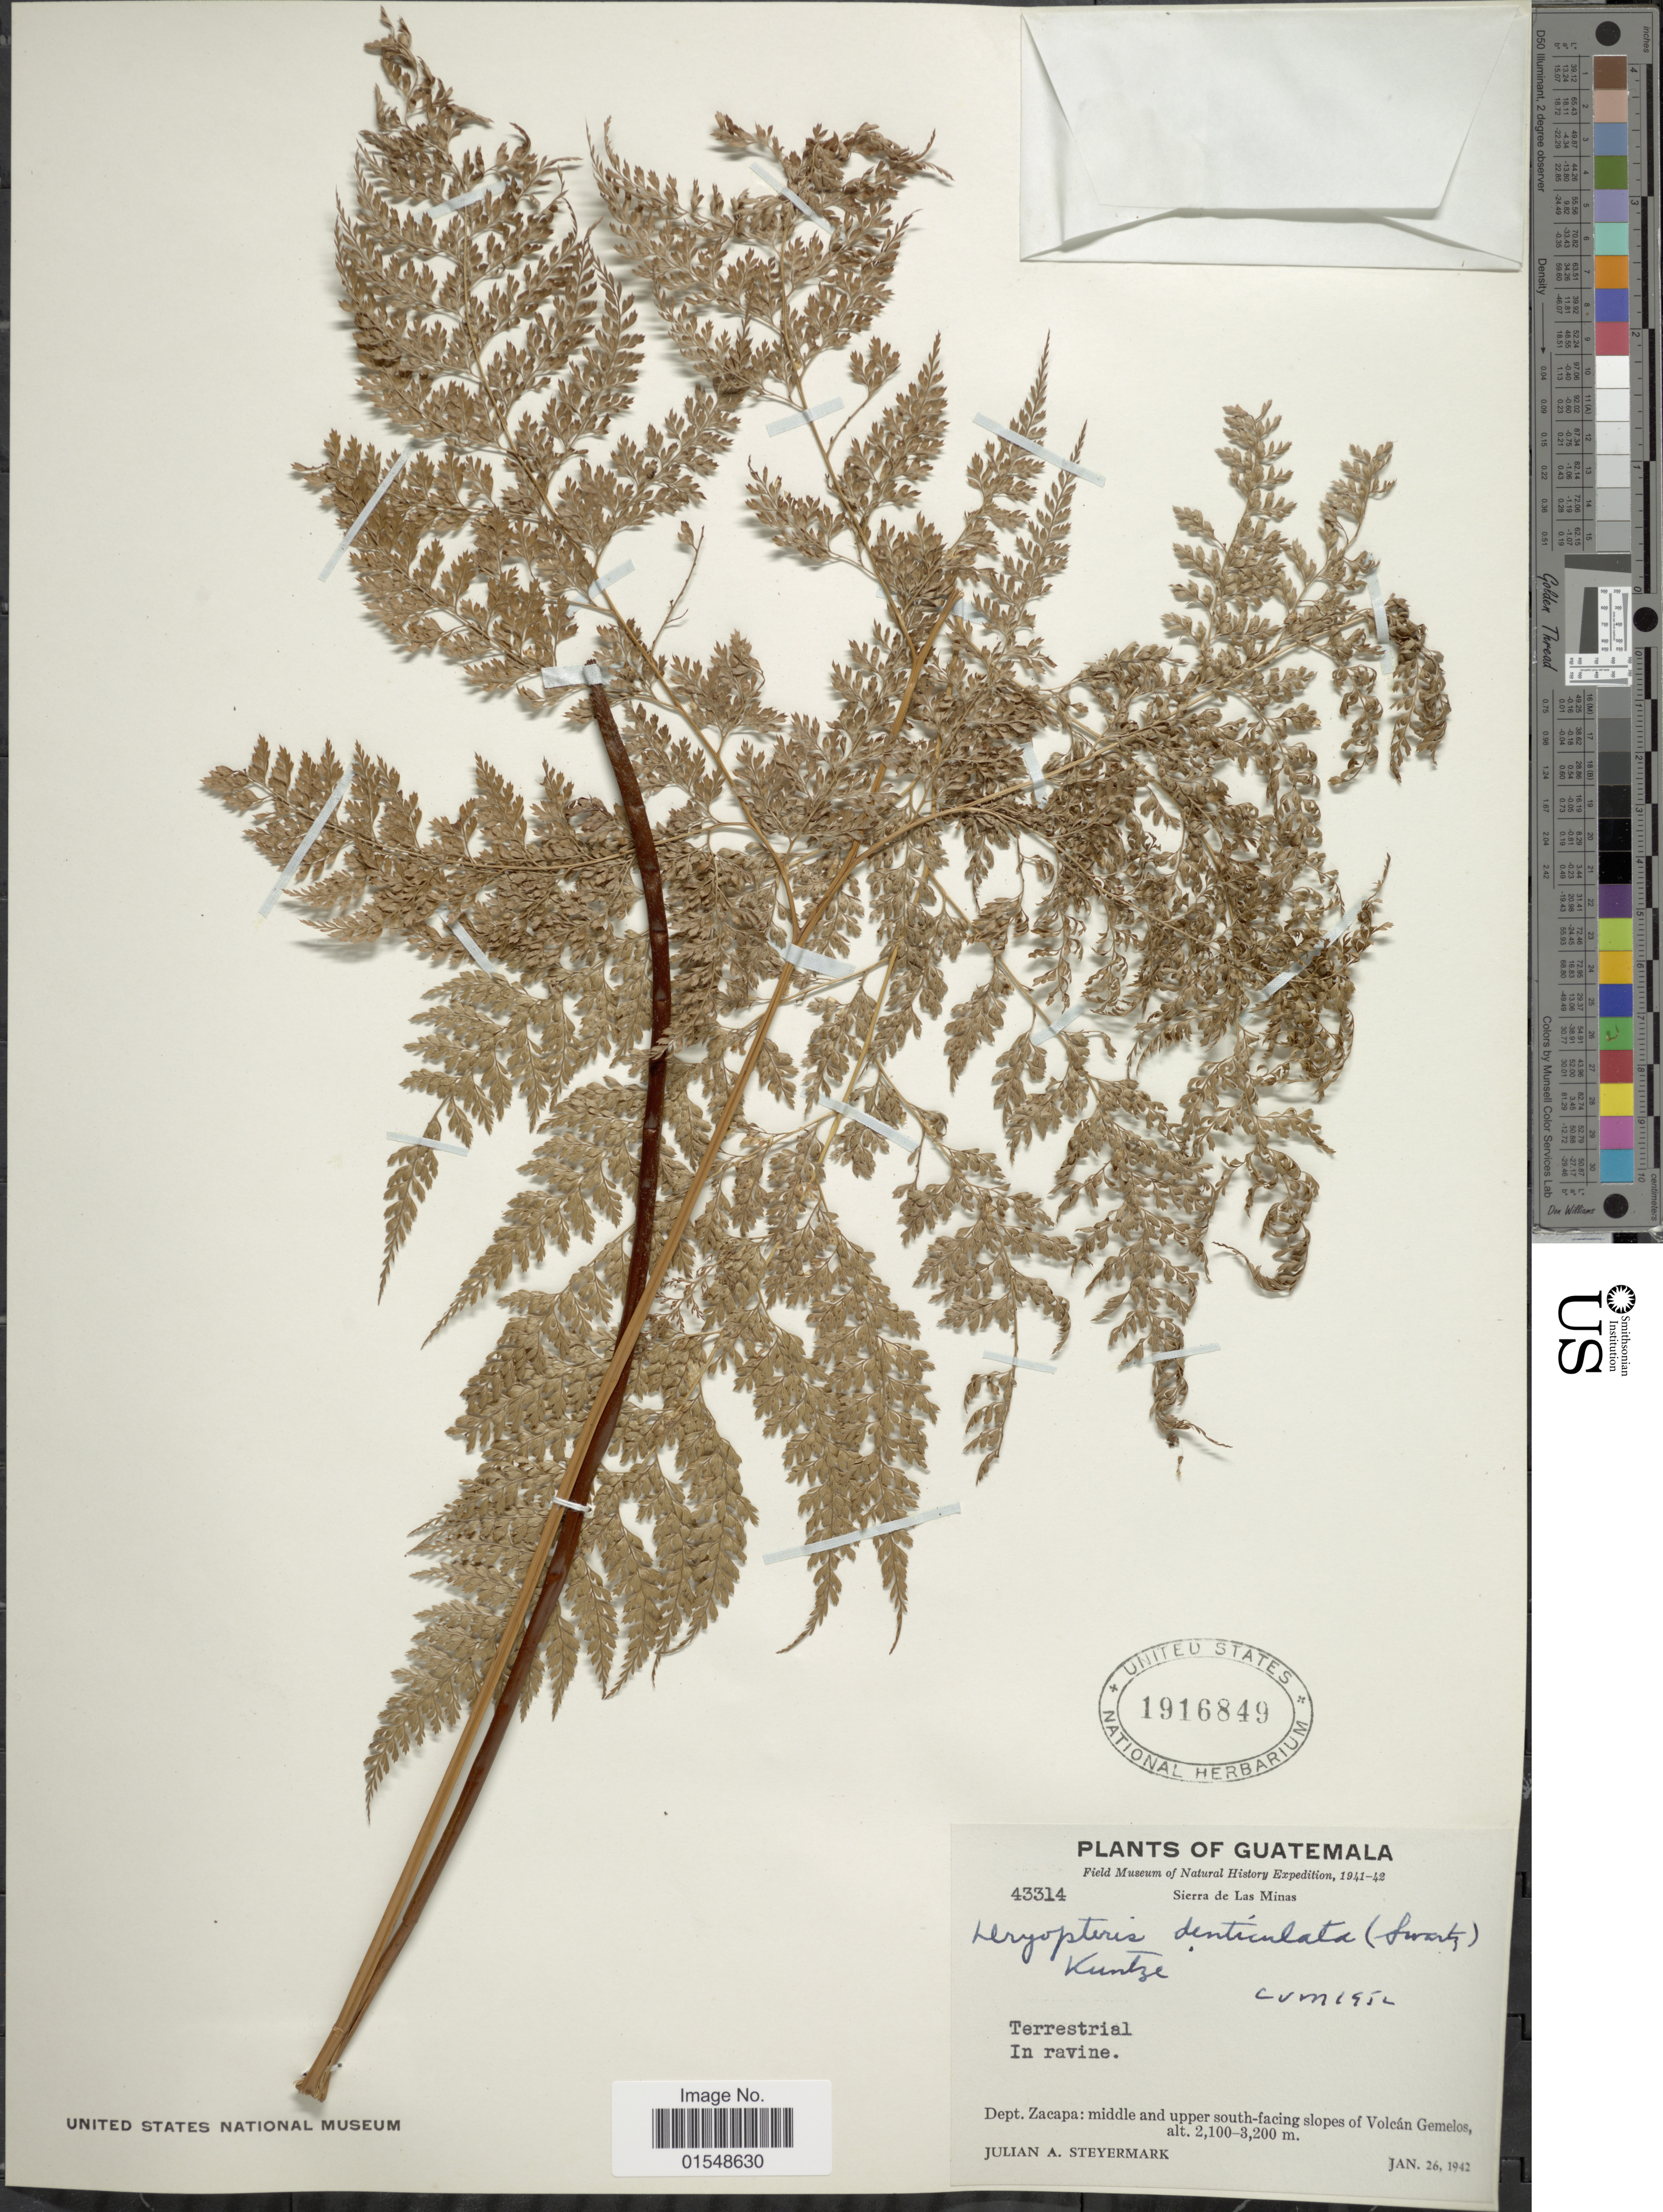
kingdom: Plantae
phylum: Tracheophyta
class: Polypodiopsida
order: Polypodiales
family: Dryopteridaceae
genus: Arachniodes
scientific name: Arachniodes denticulata var. barbensis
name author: (C. Chr.) Lellinger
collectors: J. Steyermark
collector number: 43314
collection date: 1942-01-26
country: Guatemala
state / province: Zacapa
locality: Sierra de Las Minas, middle and upper south- facing slopes of Volcán Gemelos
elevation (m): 2100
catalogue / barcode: US 1916849